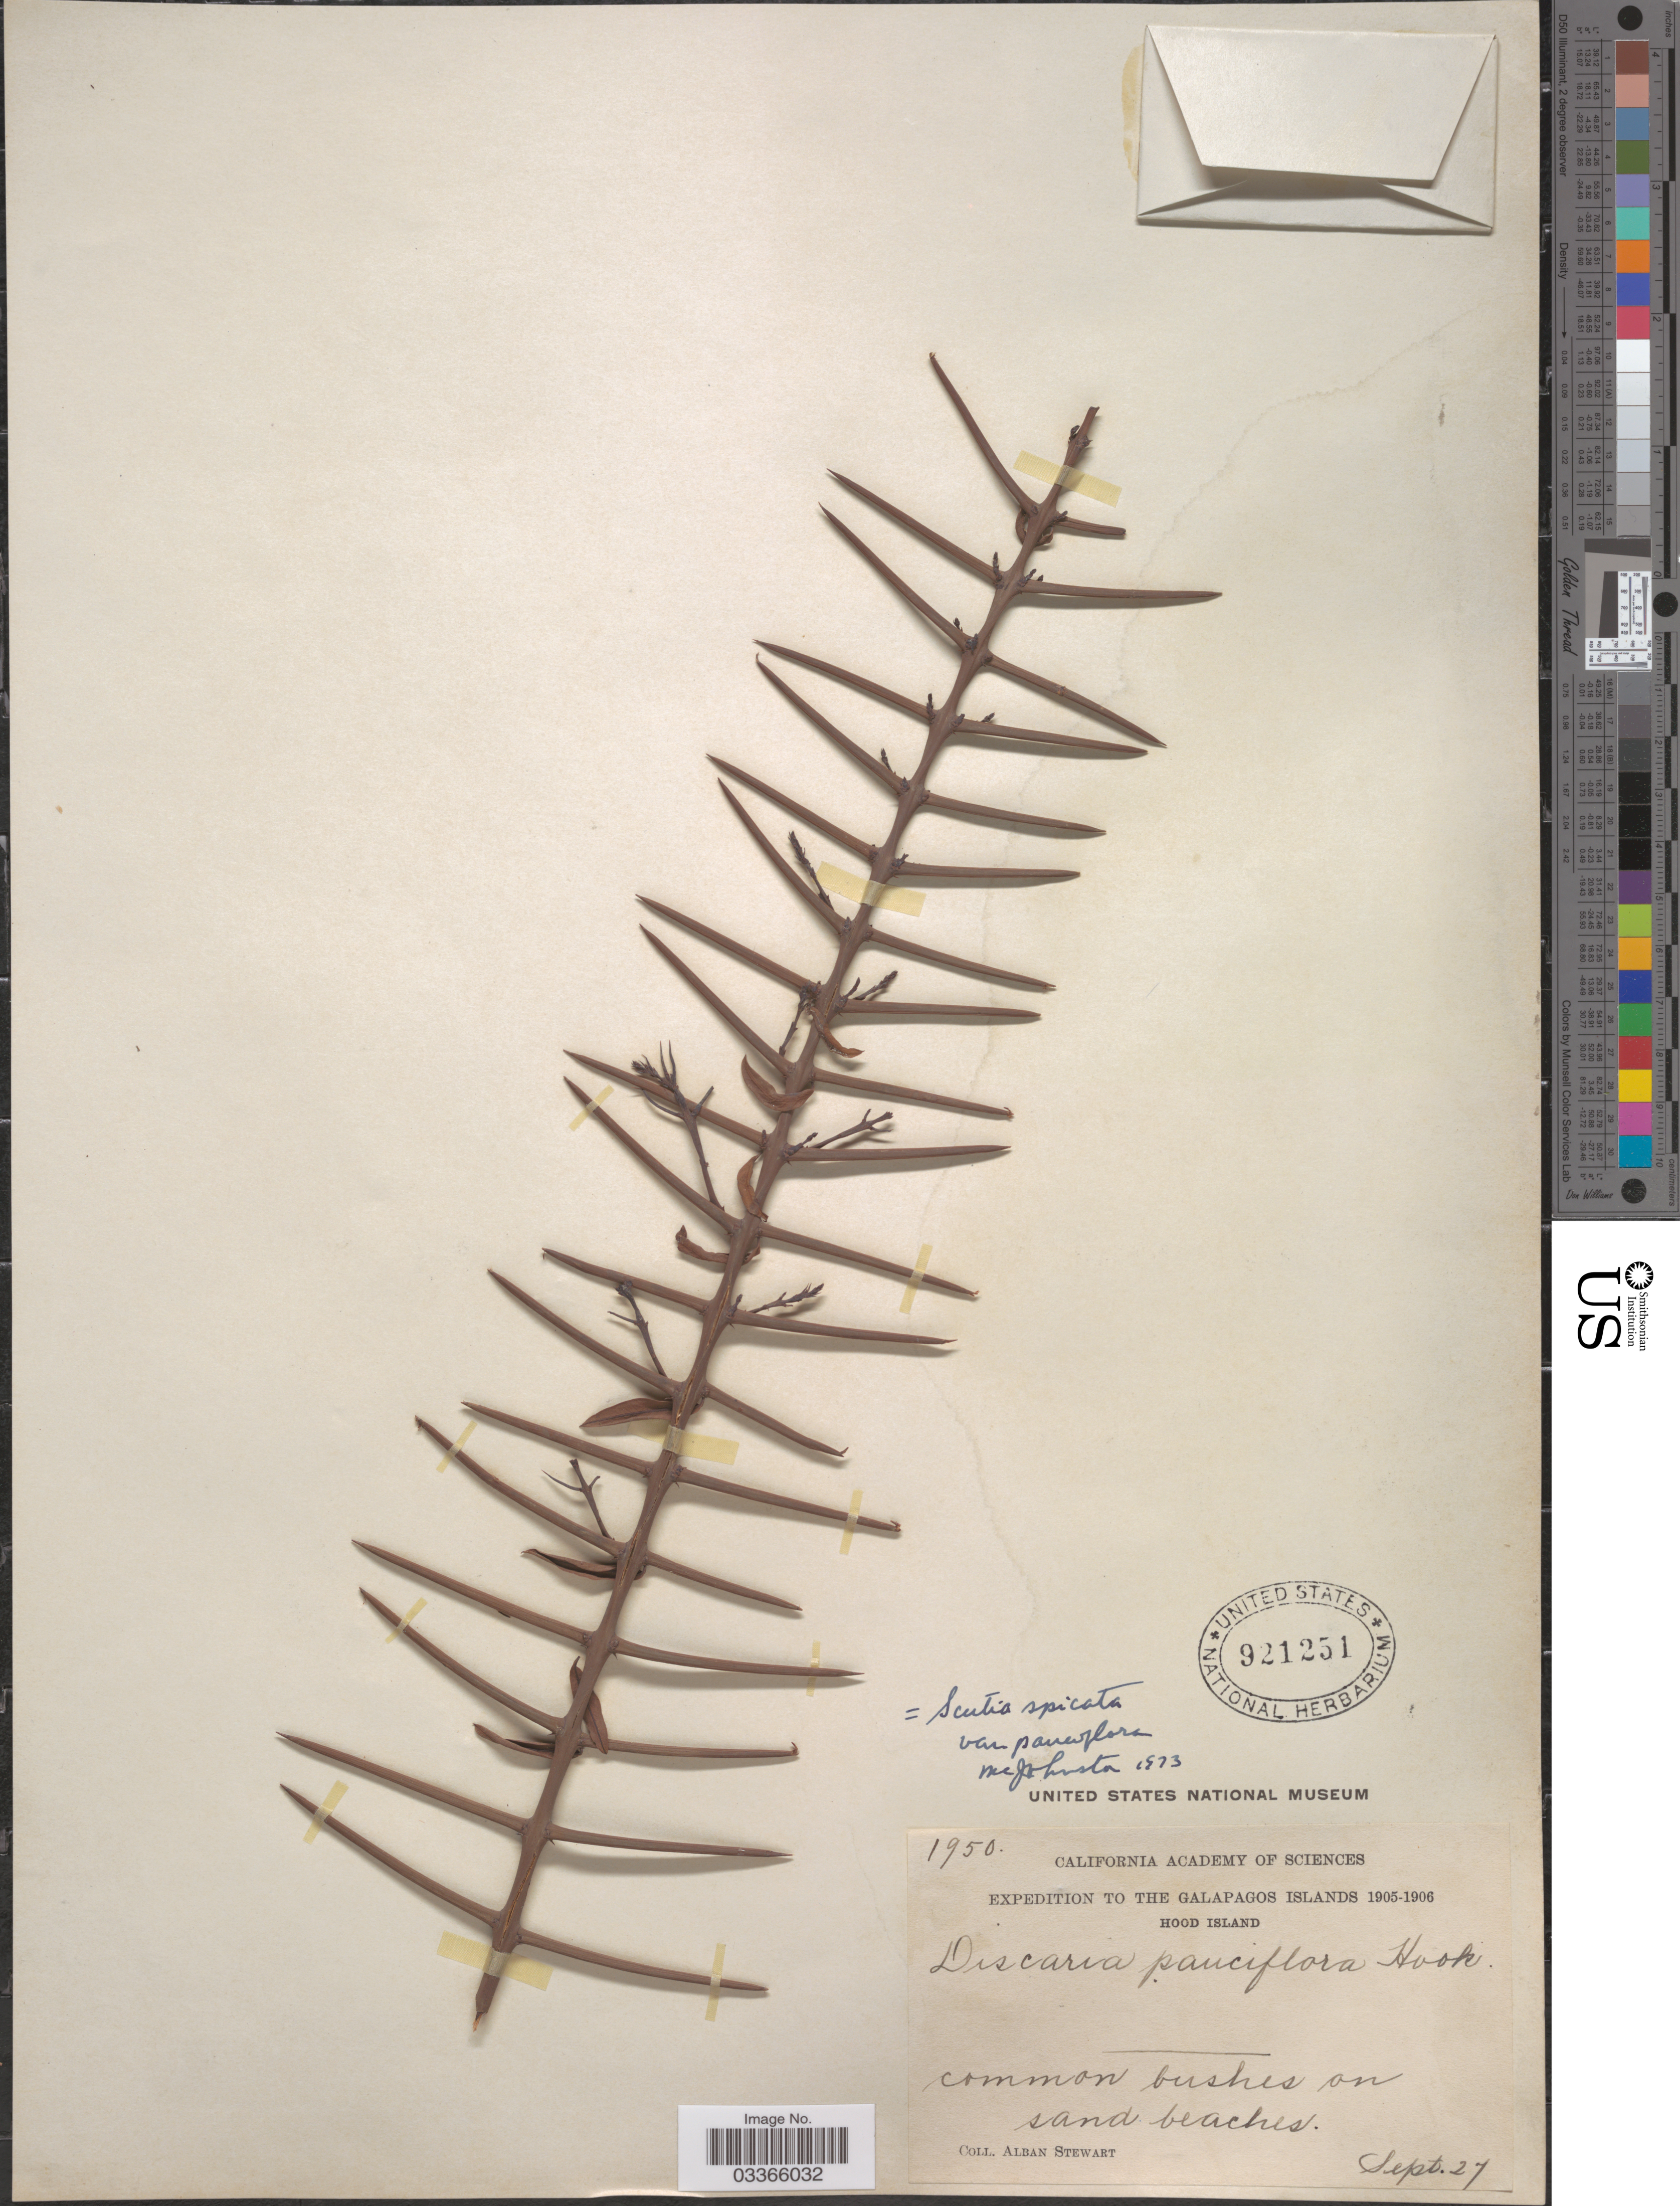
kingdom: Plantae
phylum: Tracheophyta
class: Magnoliopsida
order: Rosales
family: Rhamnaceae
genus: Scutia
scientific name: Scutia spicata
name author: (Humb. & Bonpl. ex Willd.) Weberb.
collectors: A. Stewart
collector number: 1950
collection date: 1905-09-27/1906-09-27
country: Ecuador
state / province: Colón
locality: The Galapagos Islands, Hood Island.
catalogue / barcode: US 921251